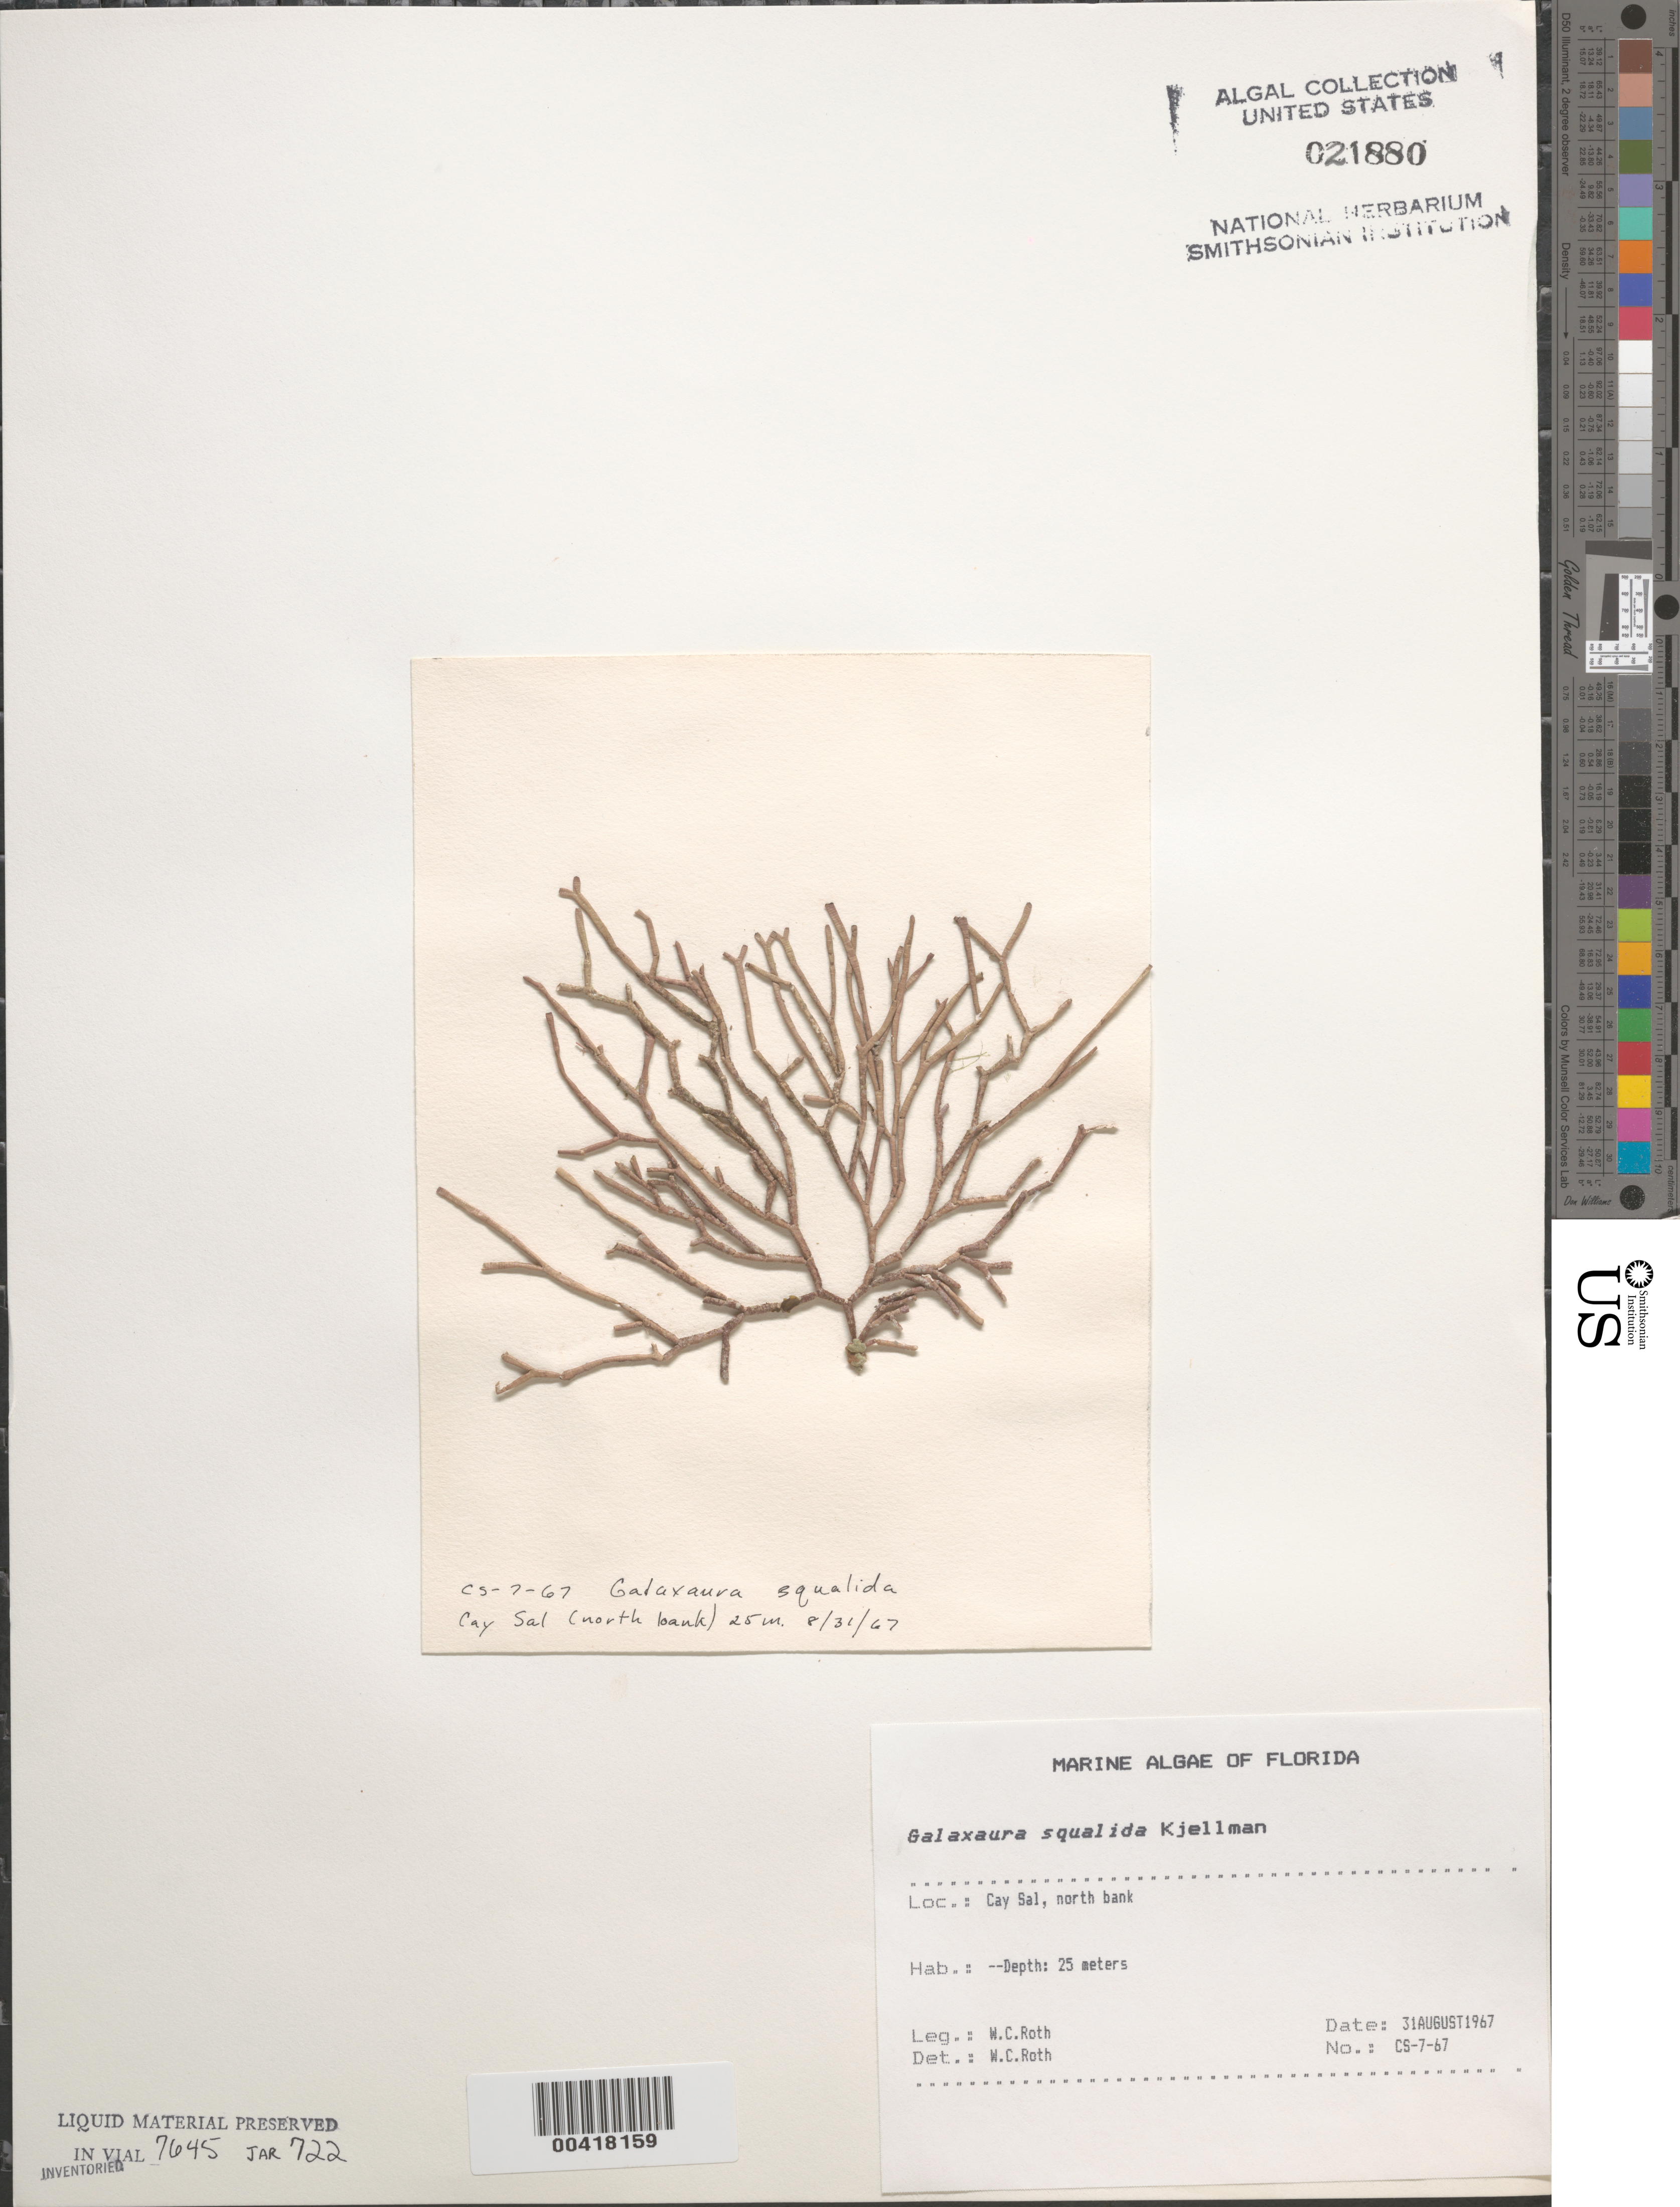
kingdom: Plantae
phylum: Rhodophyta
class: Florideophyceae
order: Nemaliales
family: Galaxauraceae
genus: Galaxaura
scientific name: Galaxaura rugosa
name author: (Ellis & Sol.) J.V.Lamouroux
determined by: Algae name updating Project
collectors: W. C. Roth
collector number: Cs-7-67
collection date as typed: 31 Aug 1967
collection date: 1967-08-31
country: United States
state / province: Florida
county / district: Monroe County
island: Cay Sal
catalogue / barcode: US 21880